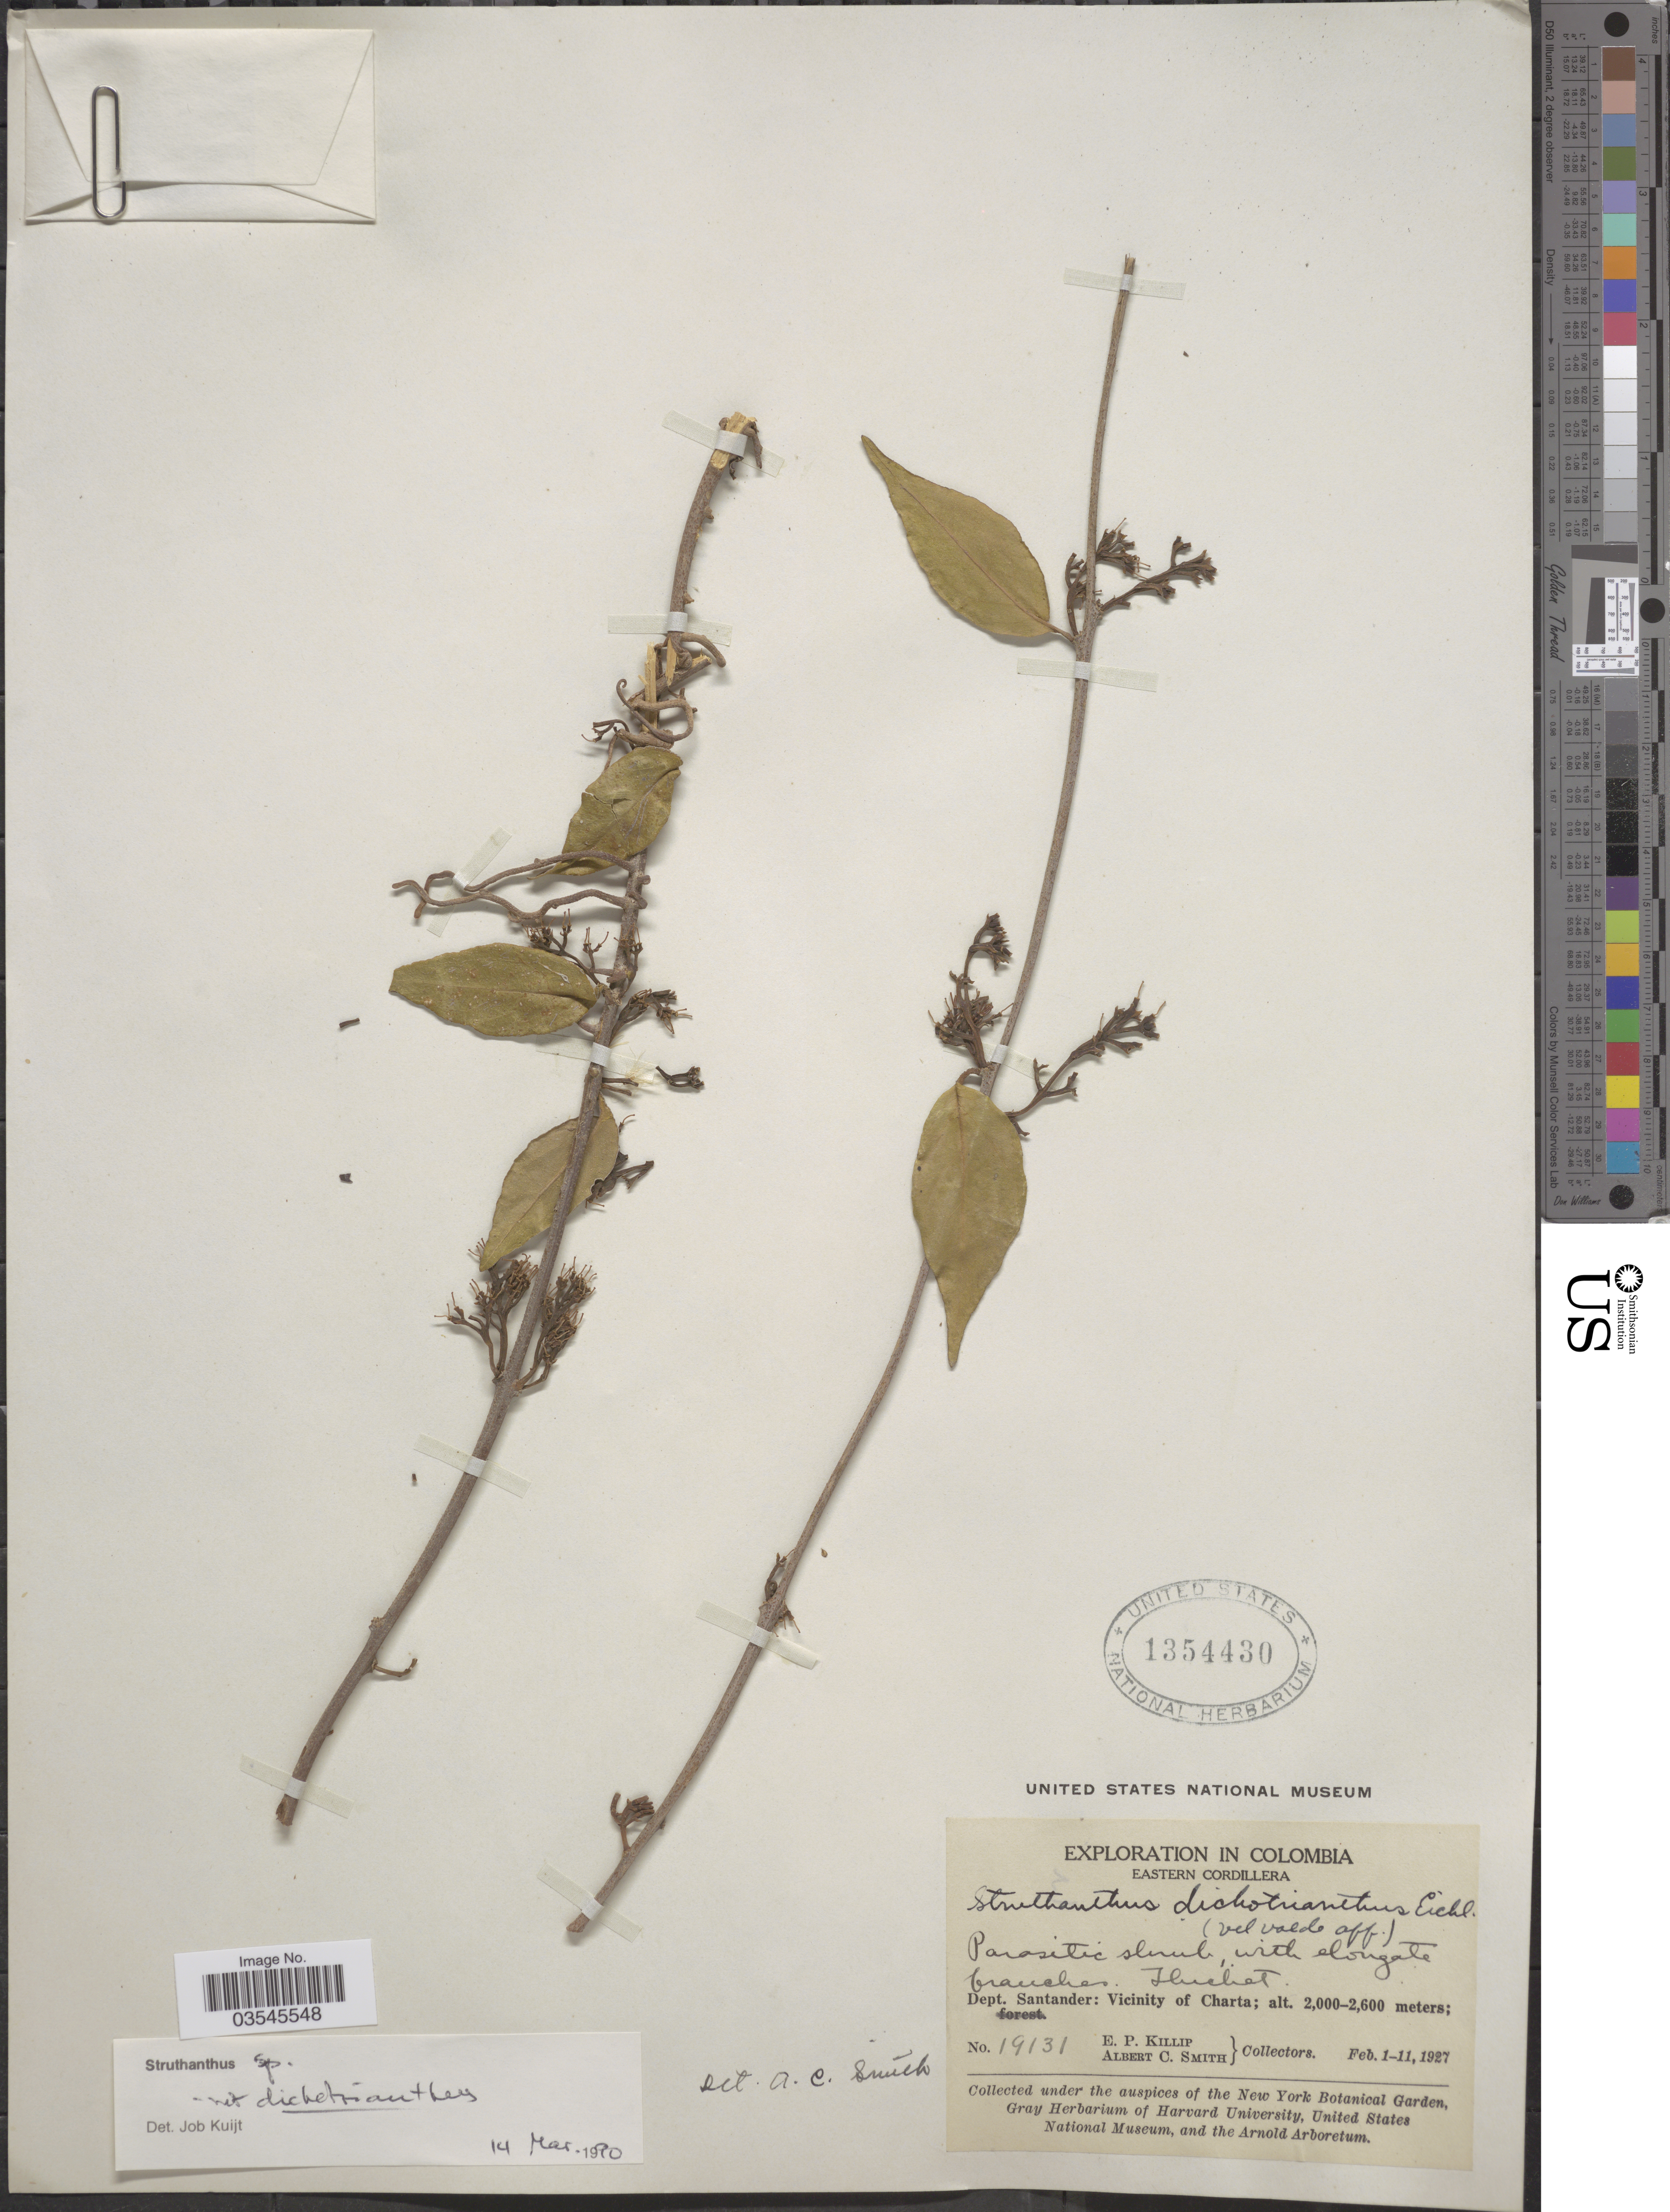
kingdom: Plantae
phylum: Tracheophyta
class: Magnoliopsida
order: Santalales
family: Loranthaceae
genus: Struthanthus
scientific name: Struthanthus sp.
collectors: E. P. Killip & A. C. Smith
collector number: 19131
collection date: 1927-02-01/1927-02-11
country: Colombia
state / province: Santander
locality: Eastern Cordillera. Dept. Santander; Vicinity of Charta.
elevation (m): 2000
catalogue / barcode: US 1354430